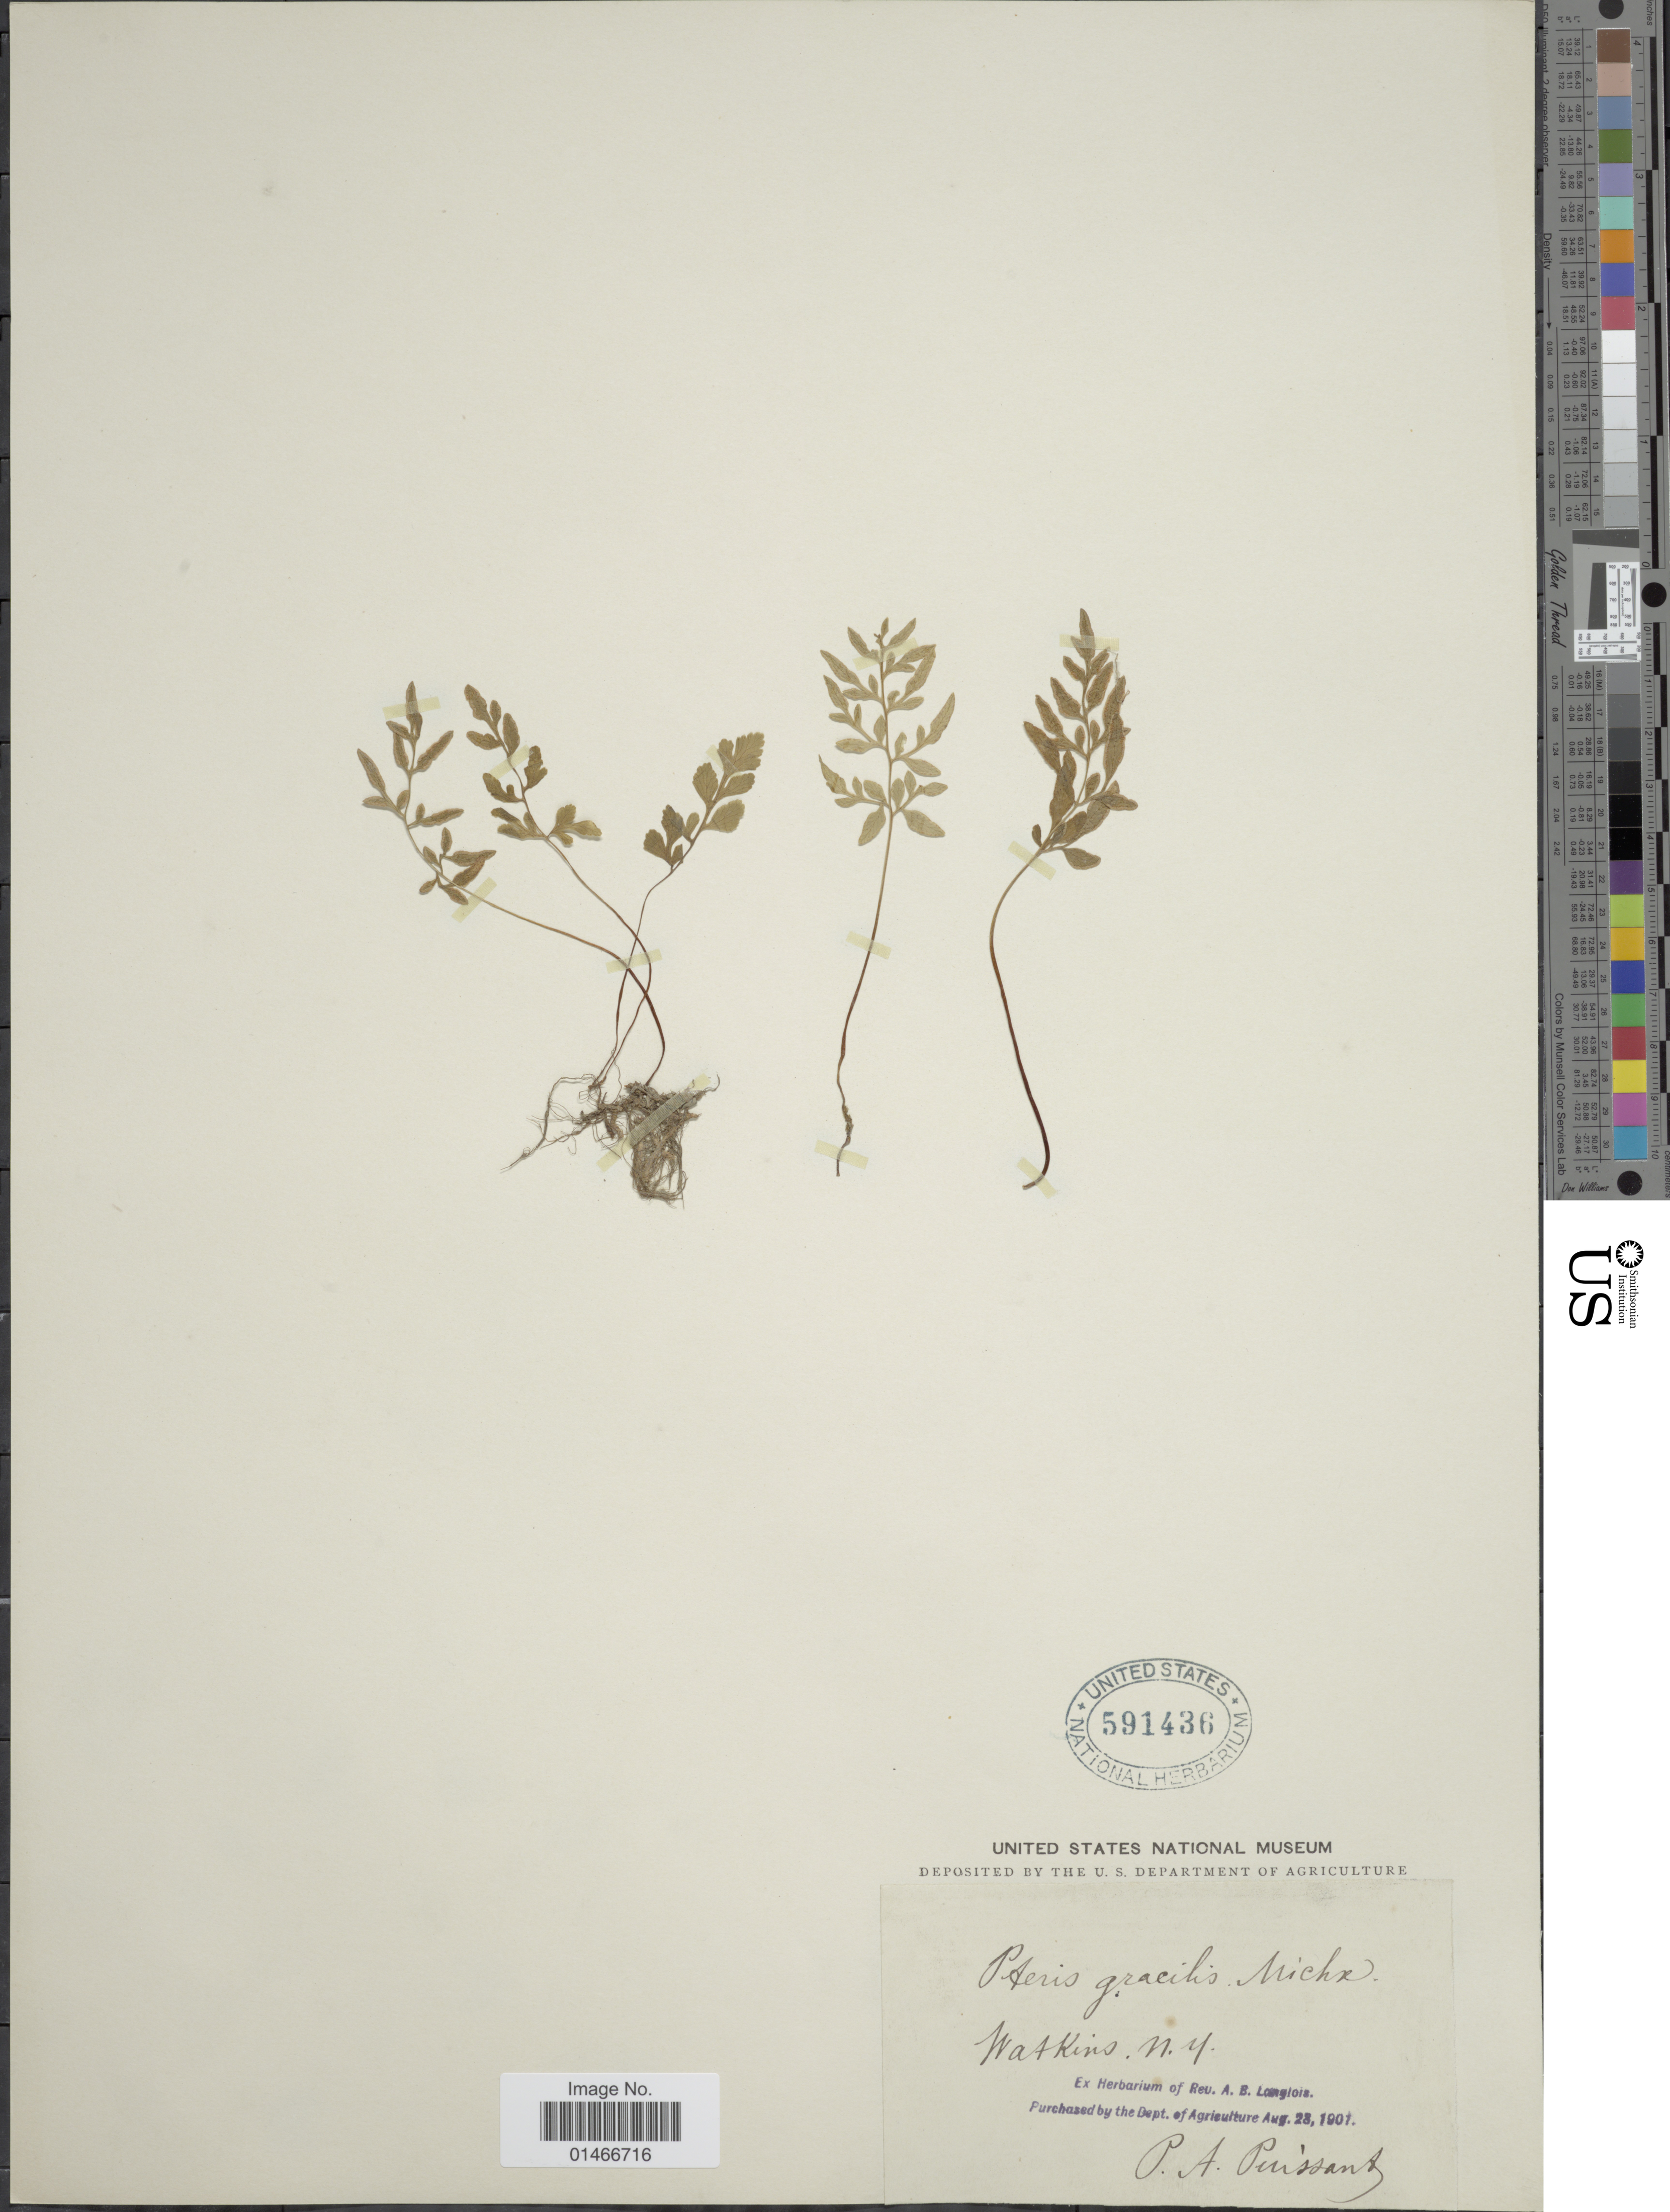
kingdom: Plantae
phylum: Tracheophyta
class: Polypodiopsida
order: Polypodiales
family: Pteridaceae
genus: Cryptogramma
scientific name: Cryptogramma stelleri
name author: (S.G. Gmel.) Prantl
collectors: P. Puissant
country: United States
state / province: New York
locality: Watkins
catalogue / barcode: US 591436